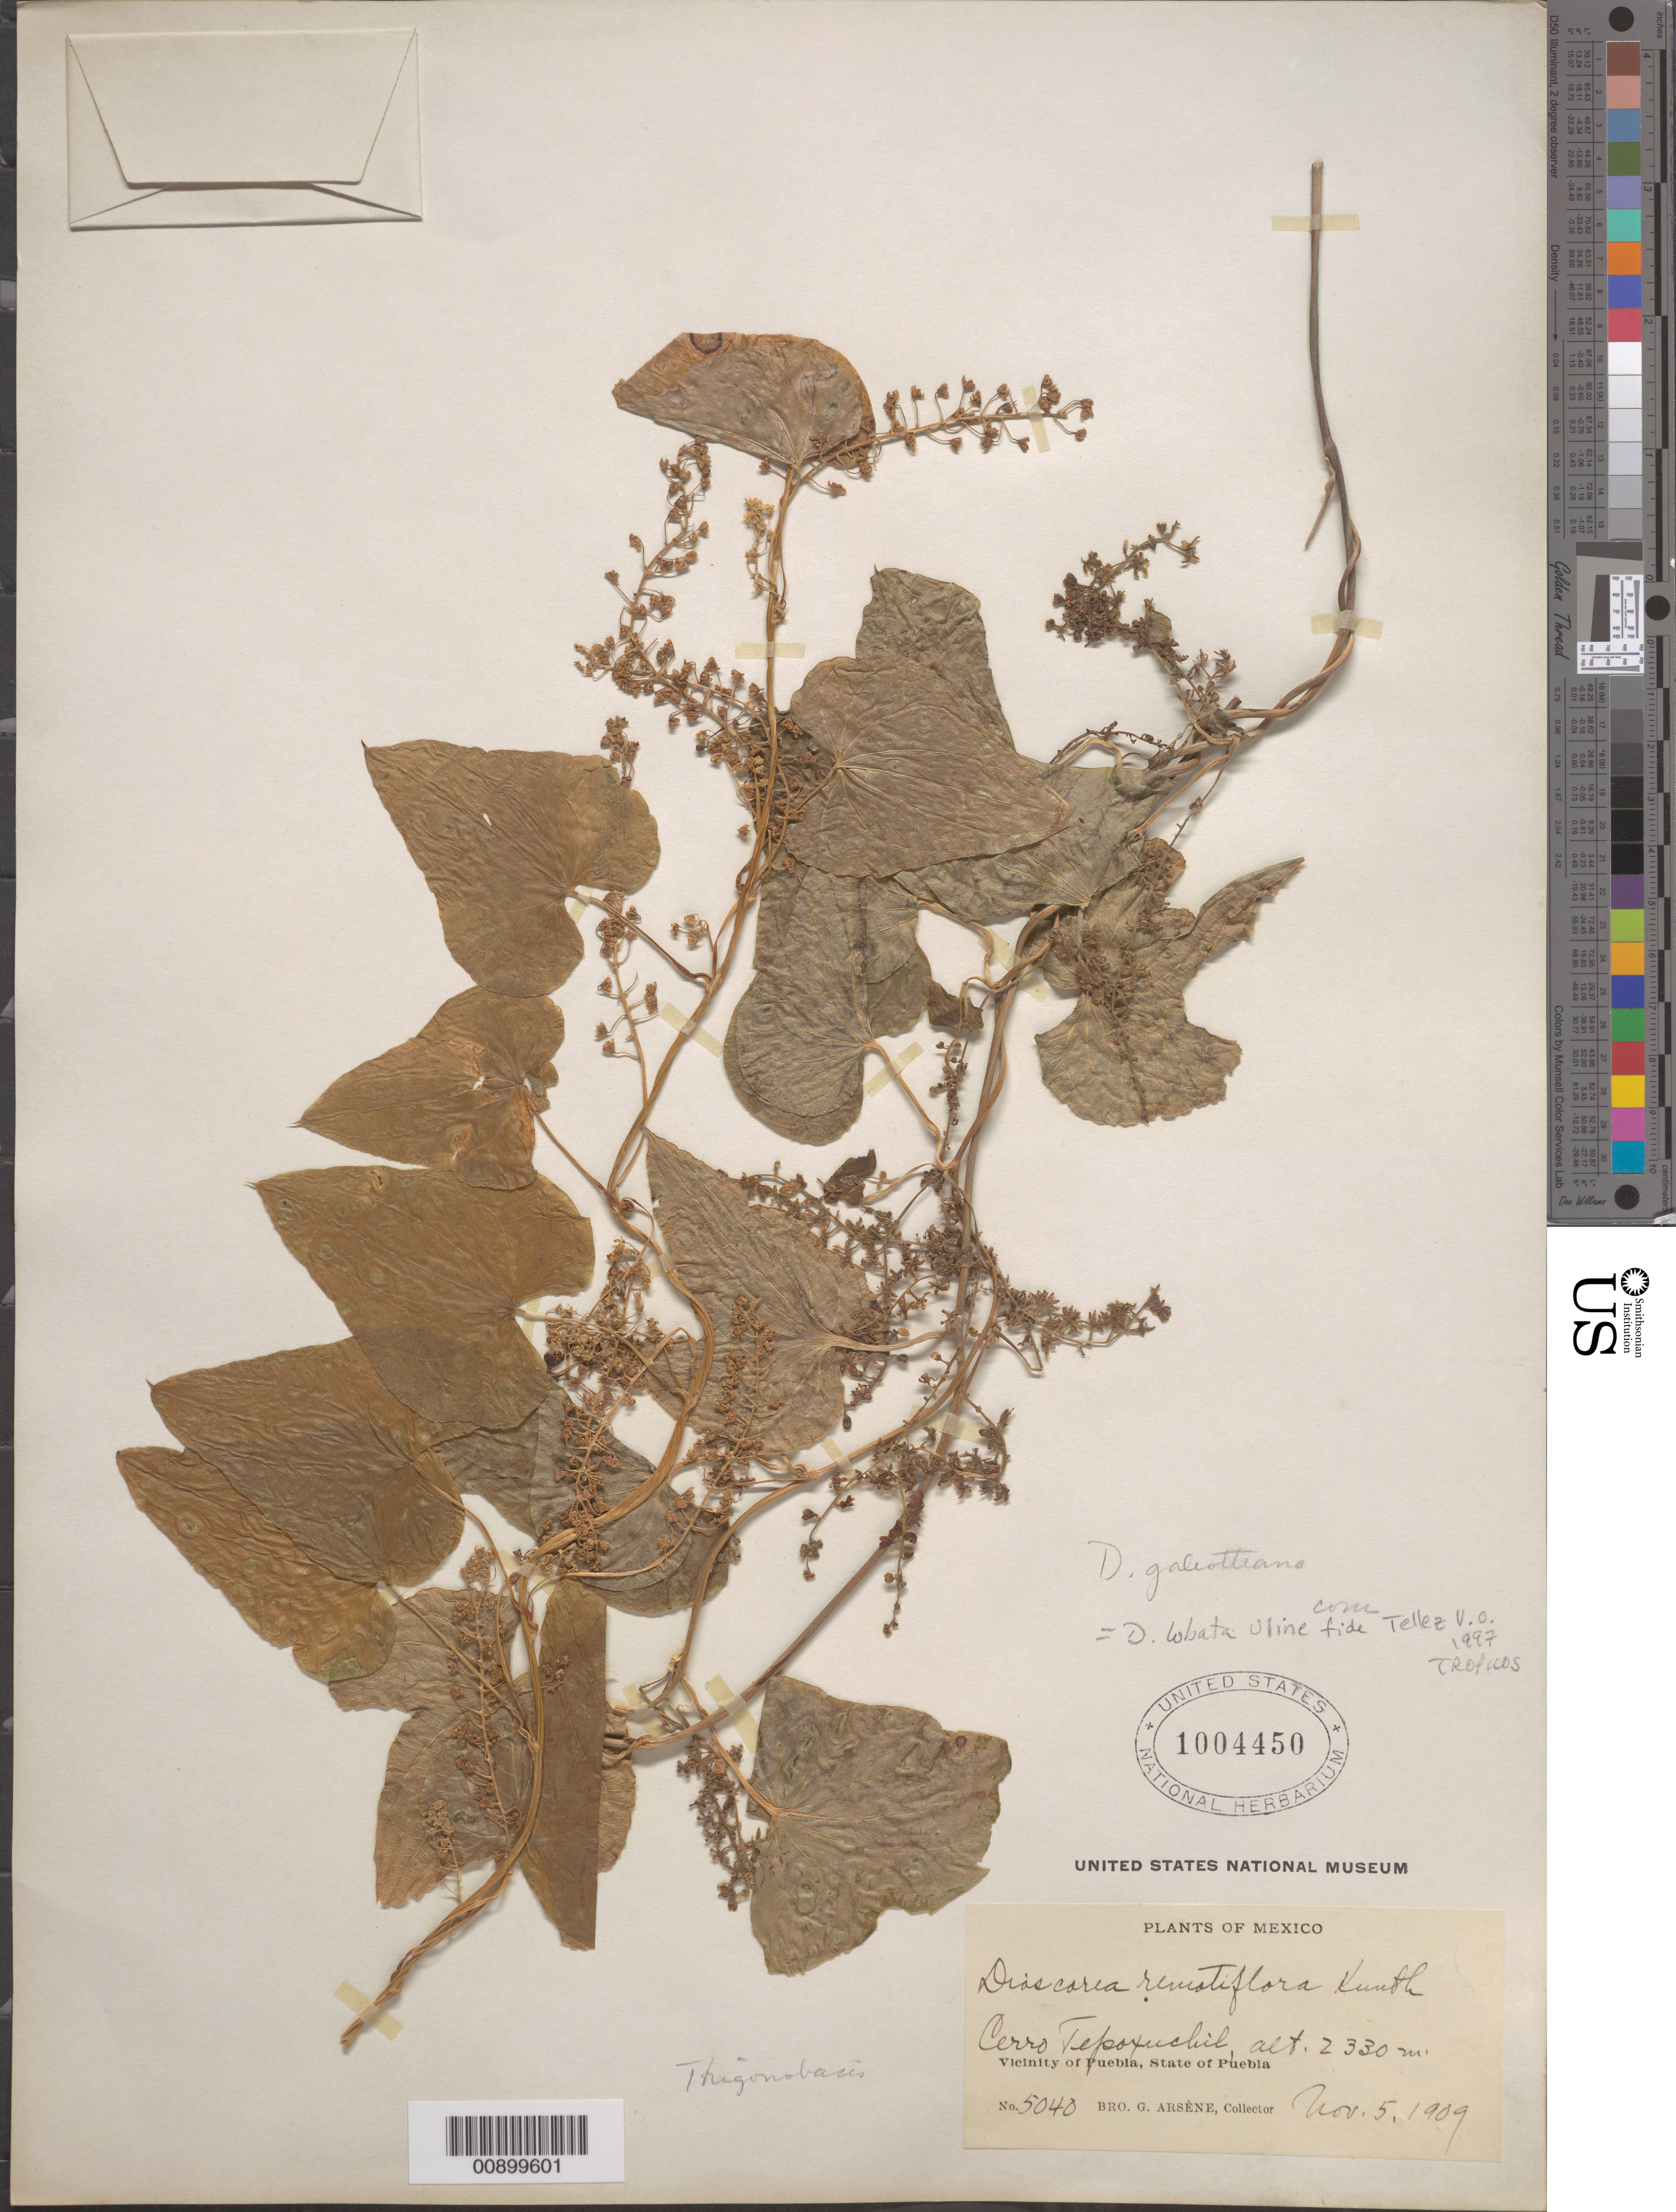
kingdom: Plantae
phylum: Tracheophyta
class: Liliopsida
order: Dioscoreales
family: Dioscoreaceae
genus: Dioscorea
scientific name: Dioscorea lobata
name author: Uline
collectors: Bro. G. Arsène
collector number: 5040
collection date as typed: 05 Nov 1909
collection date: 1909-11-05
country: Mexico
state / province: Puebla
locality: Cerro Tepoxuchil. Vicinity of Puebla, State of Puebla.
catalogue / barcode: US 1004450